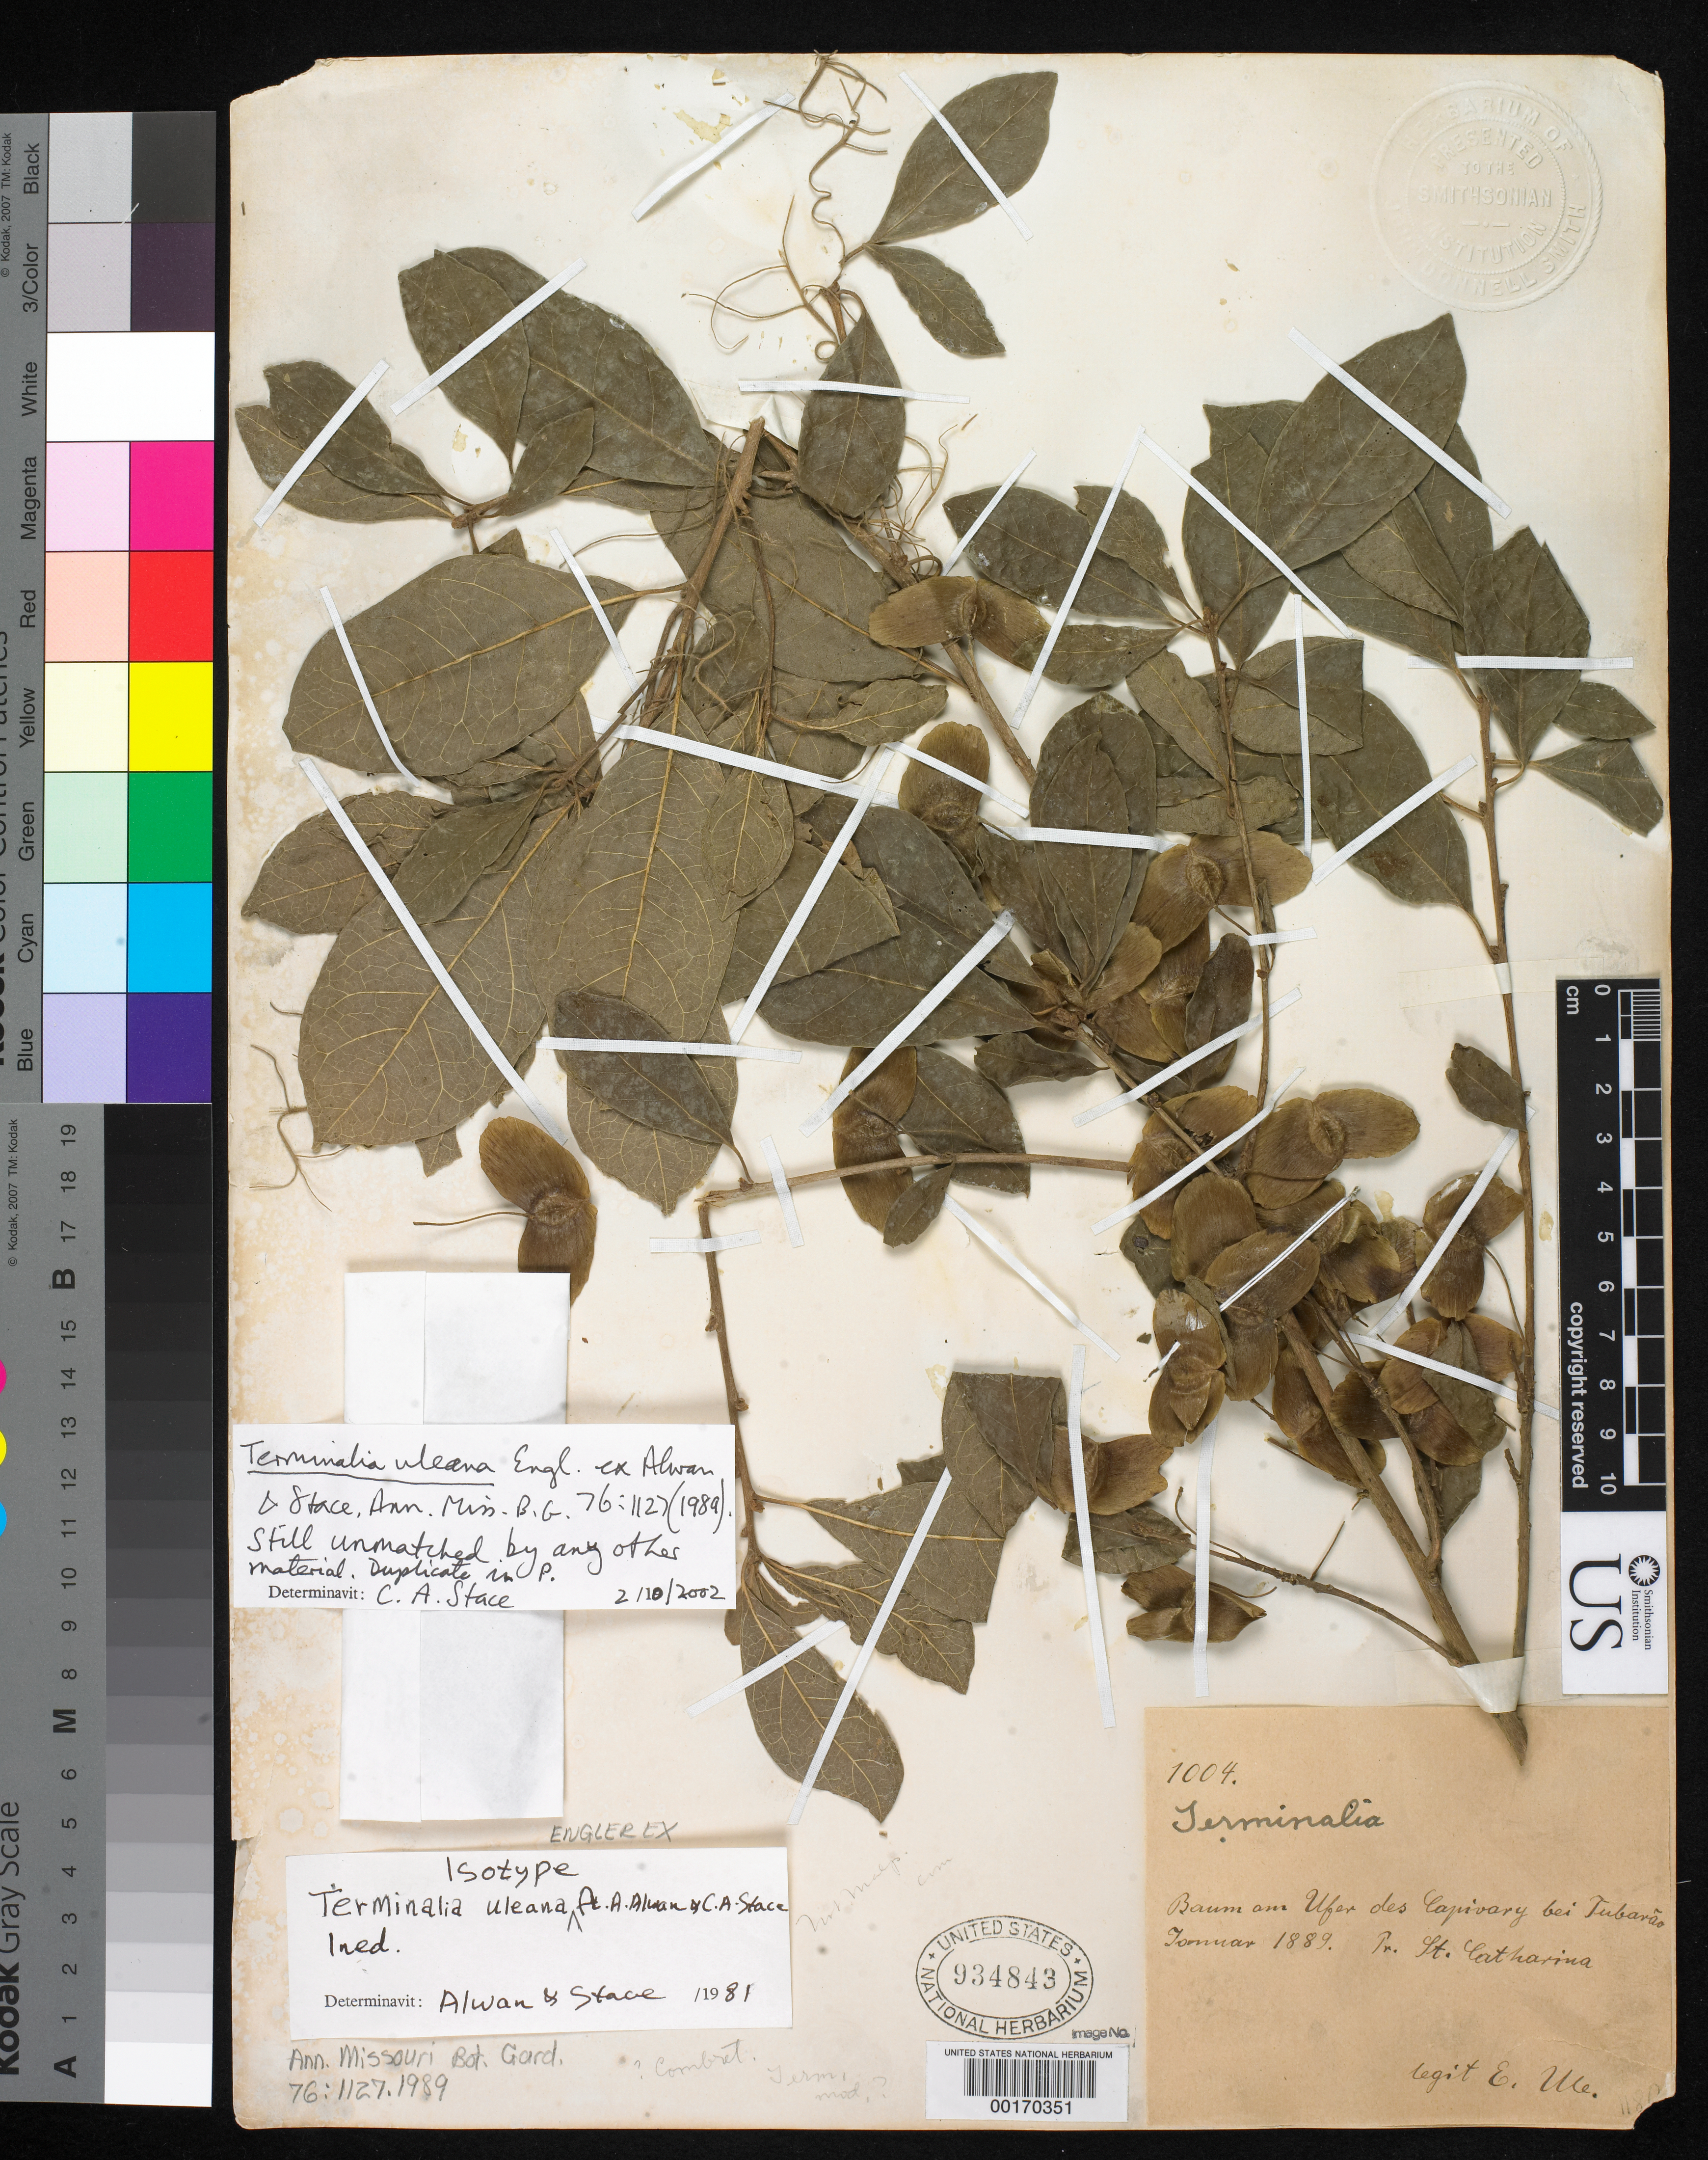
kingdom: Plantae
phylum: Tracheophyta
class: Magnoliopsida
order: Myrtales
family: Combretaceae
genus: Terminalia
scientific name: Terminalia uleana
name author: Engl. ex Alwan & Stace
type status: Isotype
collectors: E. H. Ule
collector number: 1004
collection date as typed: Jan 1889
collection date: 1889-01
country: Brazil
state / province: Santa Catarina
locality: Baum Amufer des Capivary bei Turbarao.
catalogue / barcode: US 934843